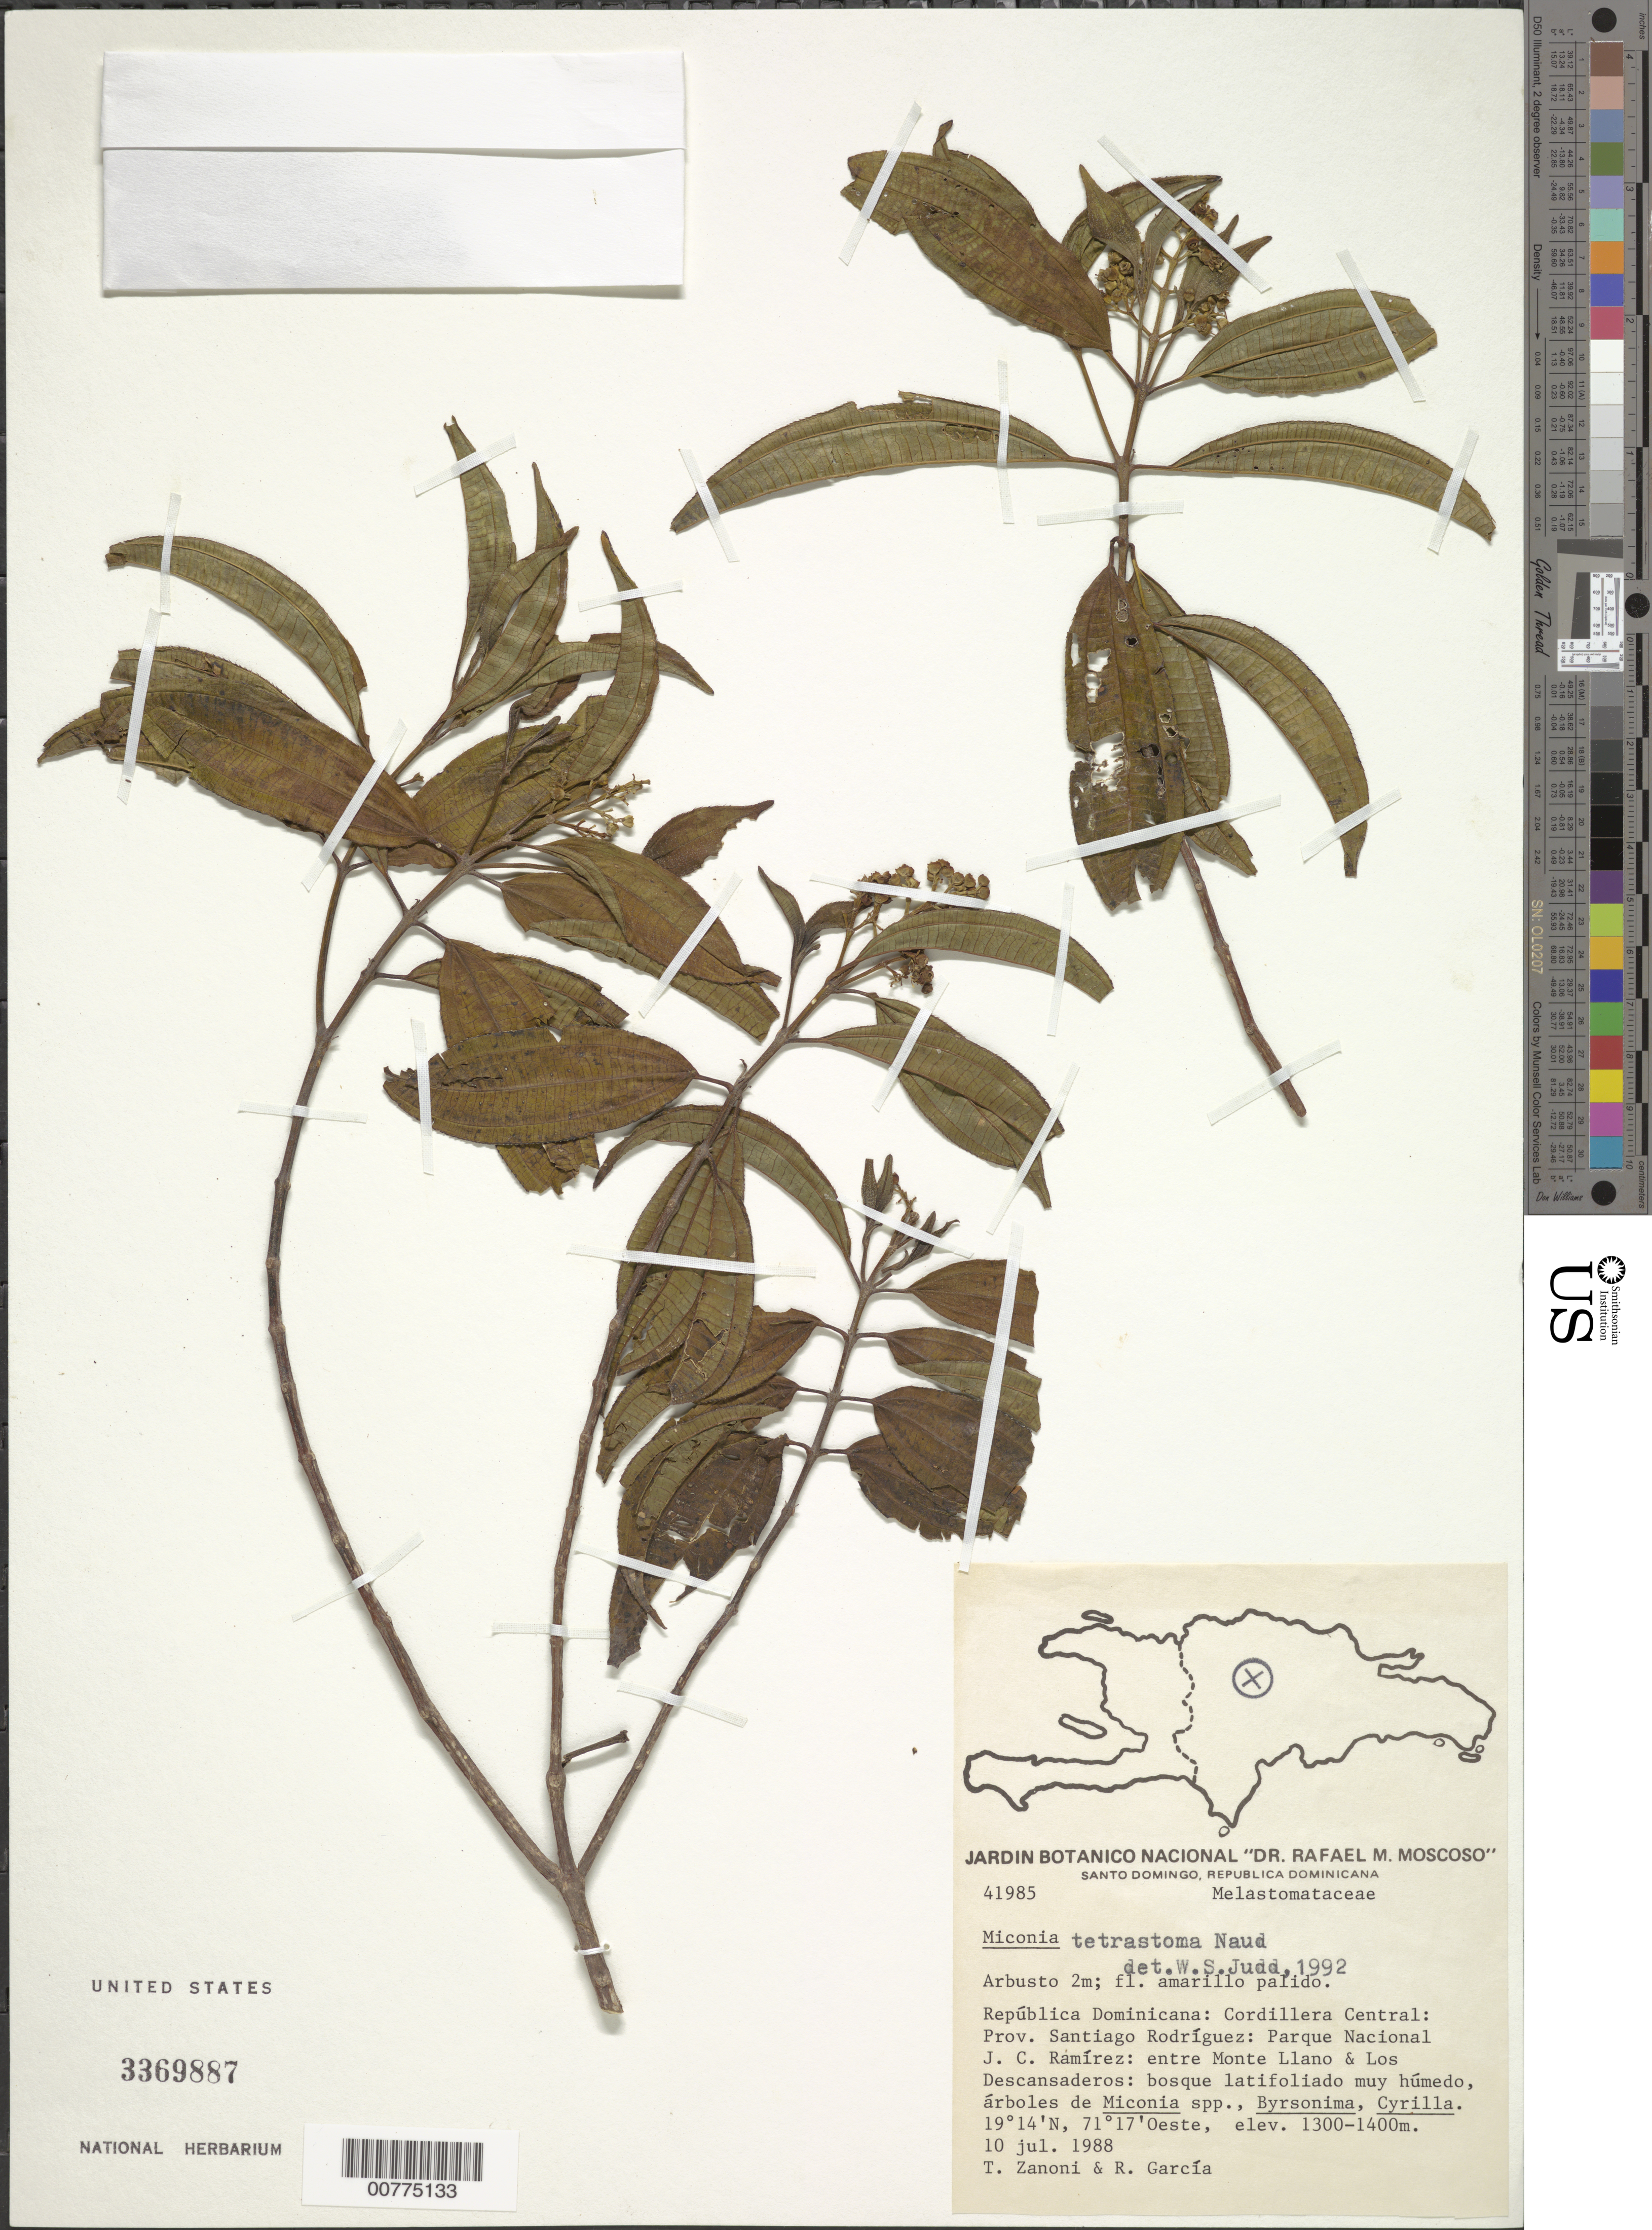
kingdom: Plantae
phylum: Tracheophyta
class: Magnoliopsida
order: Myrtales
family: Melastomataceae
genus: Miconia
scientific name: Miconia tetrastoma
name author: Naudin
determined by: Judd, Walter S.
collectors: T. A. Zanoni & R. G. García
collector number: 41985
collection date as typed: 10 Jul 1988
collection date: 1988-07-10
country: Dominican Republic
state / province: Santiago Rodríguez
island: Hispaniola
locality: Cordillera Central, National Park J.C. Ramírez, between Monte Llano and Los Descansaderos.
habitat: Broadleaf and very humid forest, Miconia spp., Byrsonina and Cyrilla trees.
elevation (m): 1300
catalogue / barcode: US 3369887